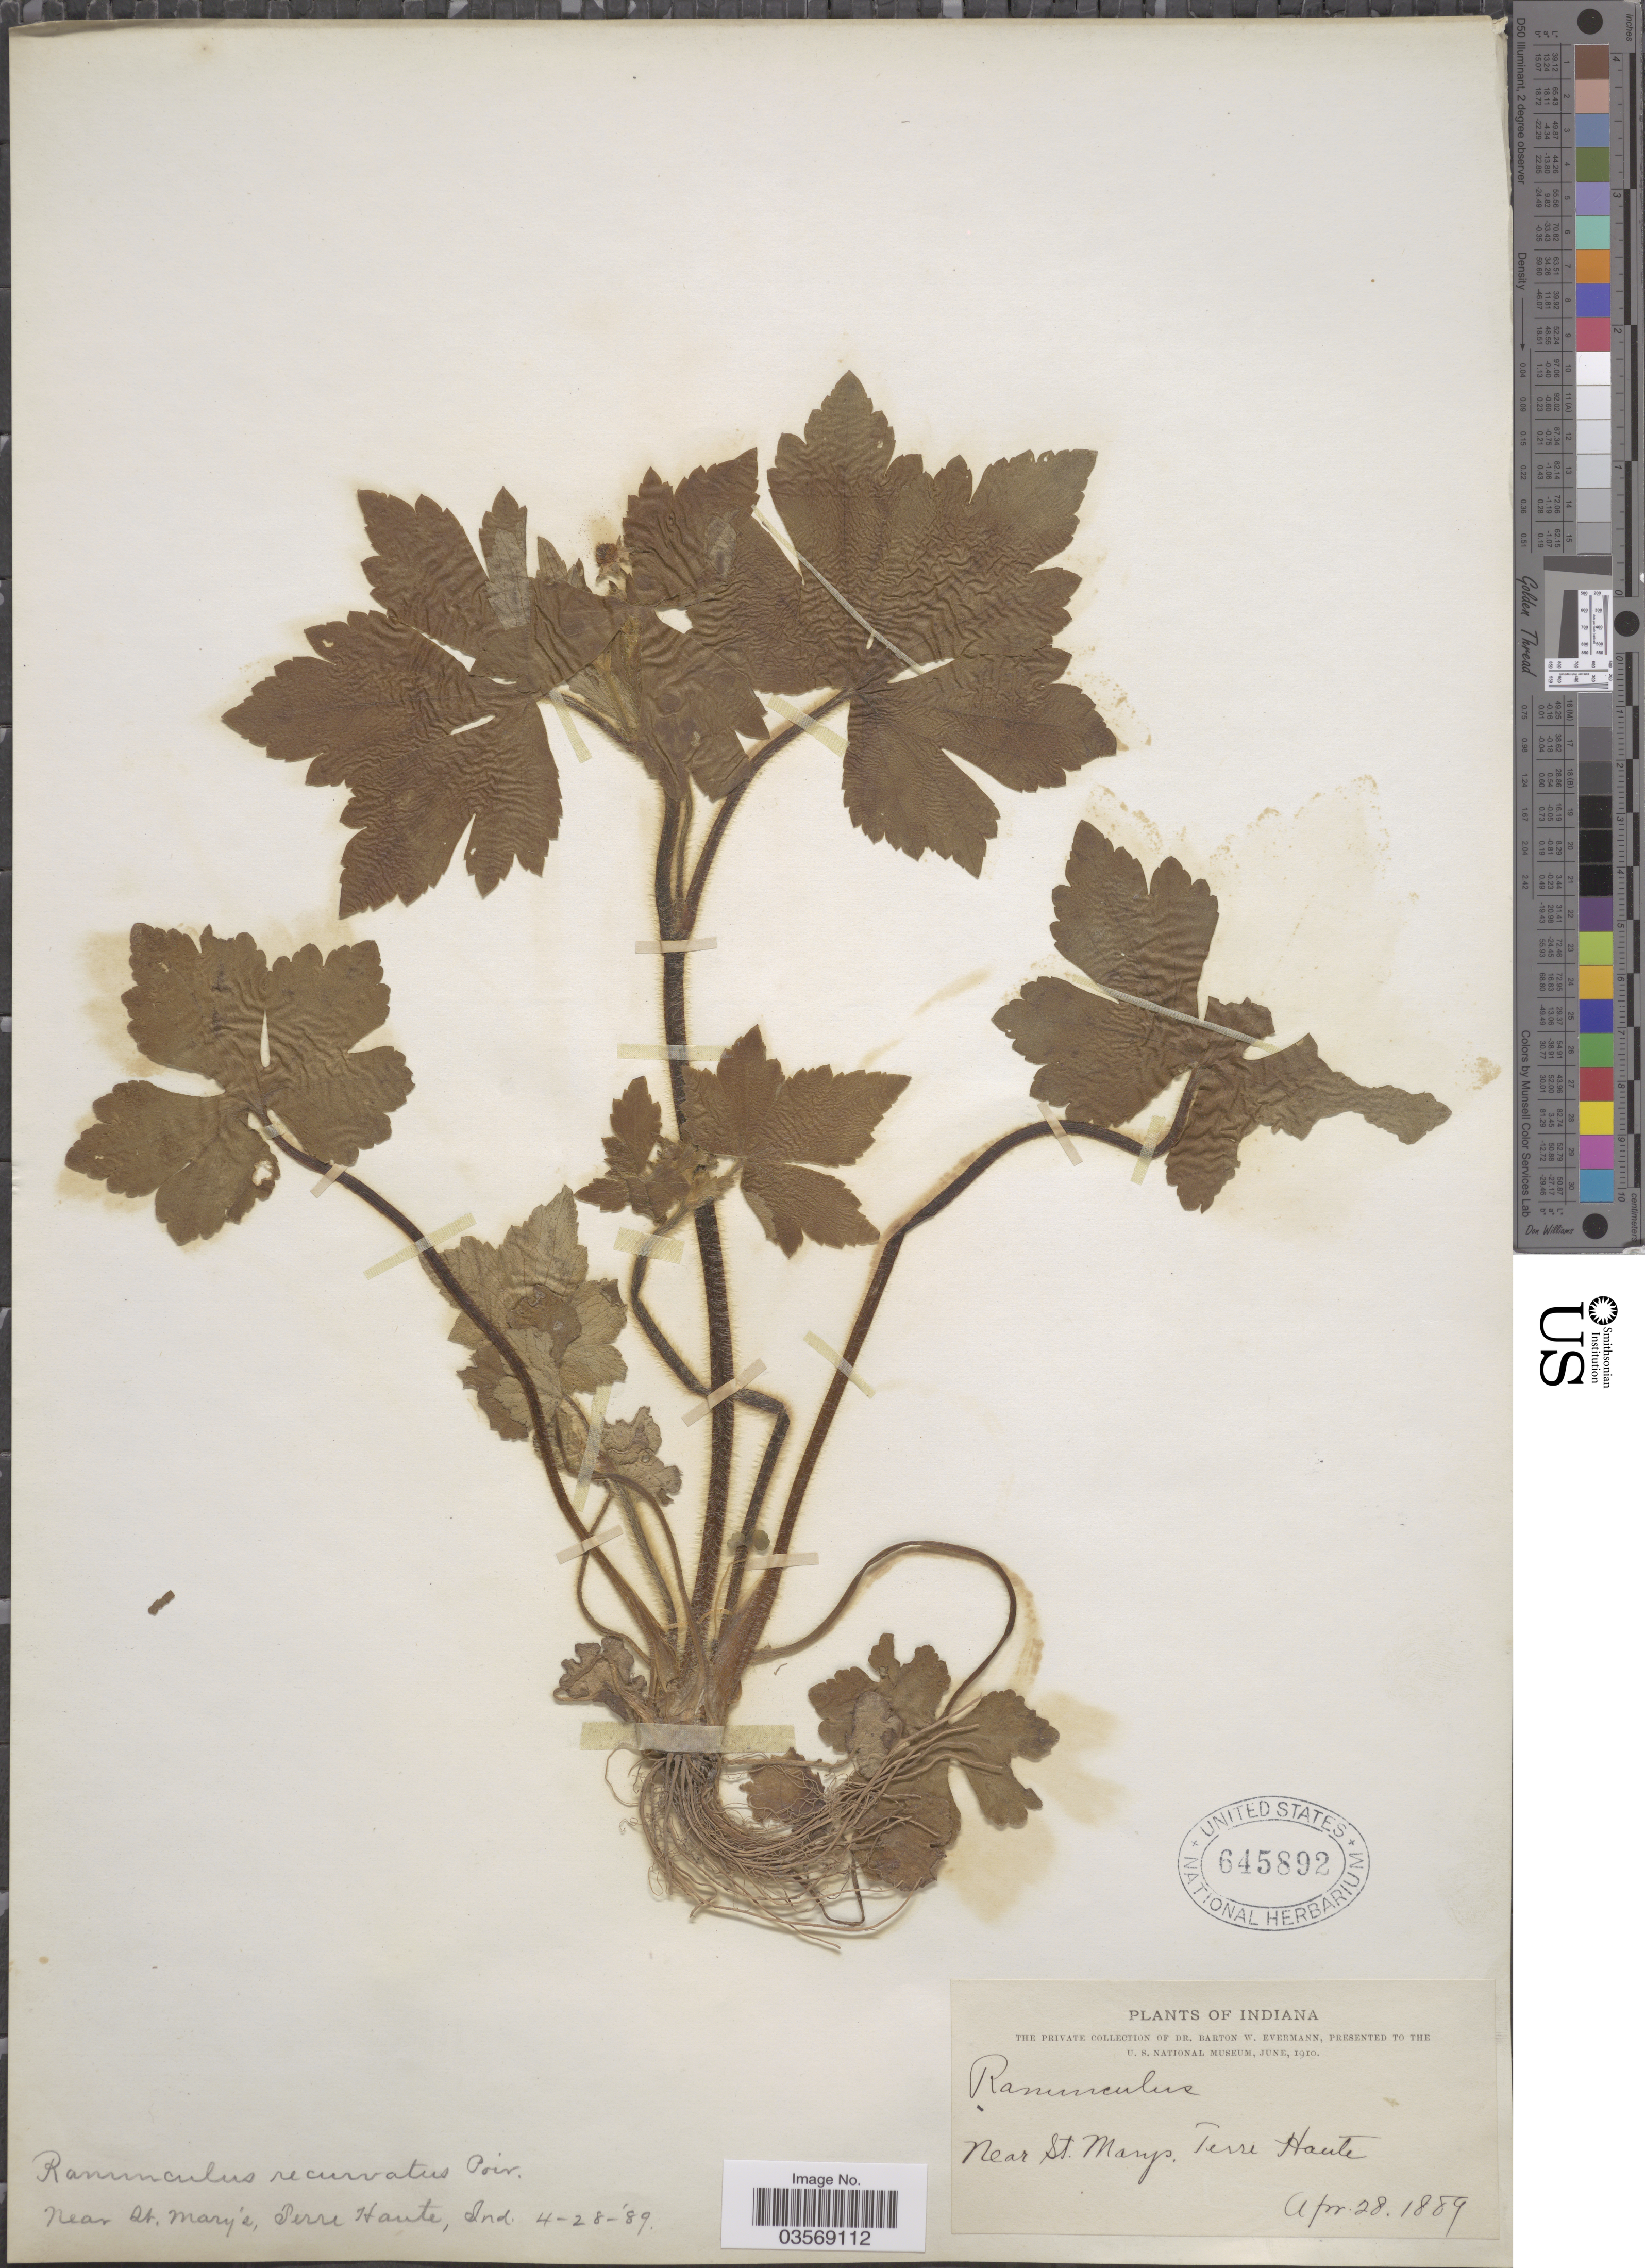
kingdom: Plantae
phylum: Tracheophyta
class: Magnoliopsida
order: Ranunculales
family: Ranunculaceae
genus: Ranunculus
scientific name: Ranunculus recurvatus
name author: Poir.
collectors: B. W. Evermann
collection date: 1889-04-28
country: United States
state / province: Indiana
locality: Near St. Mary's, Terre Haute.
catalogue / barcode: US 645892